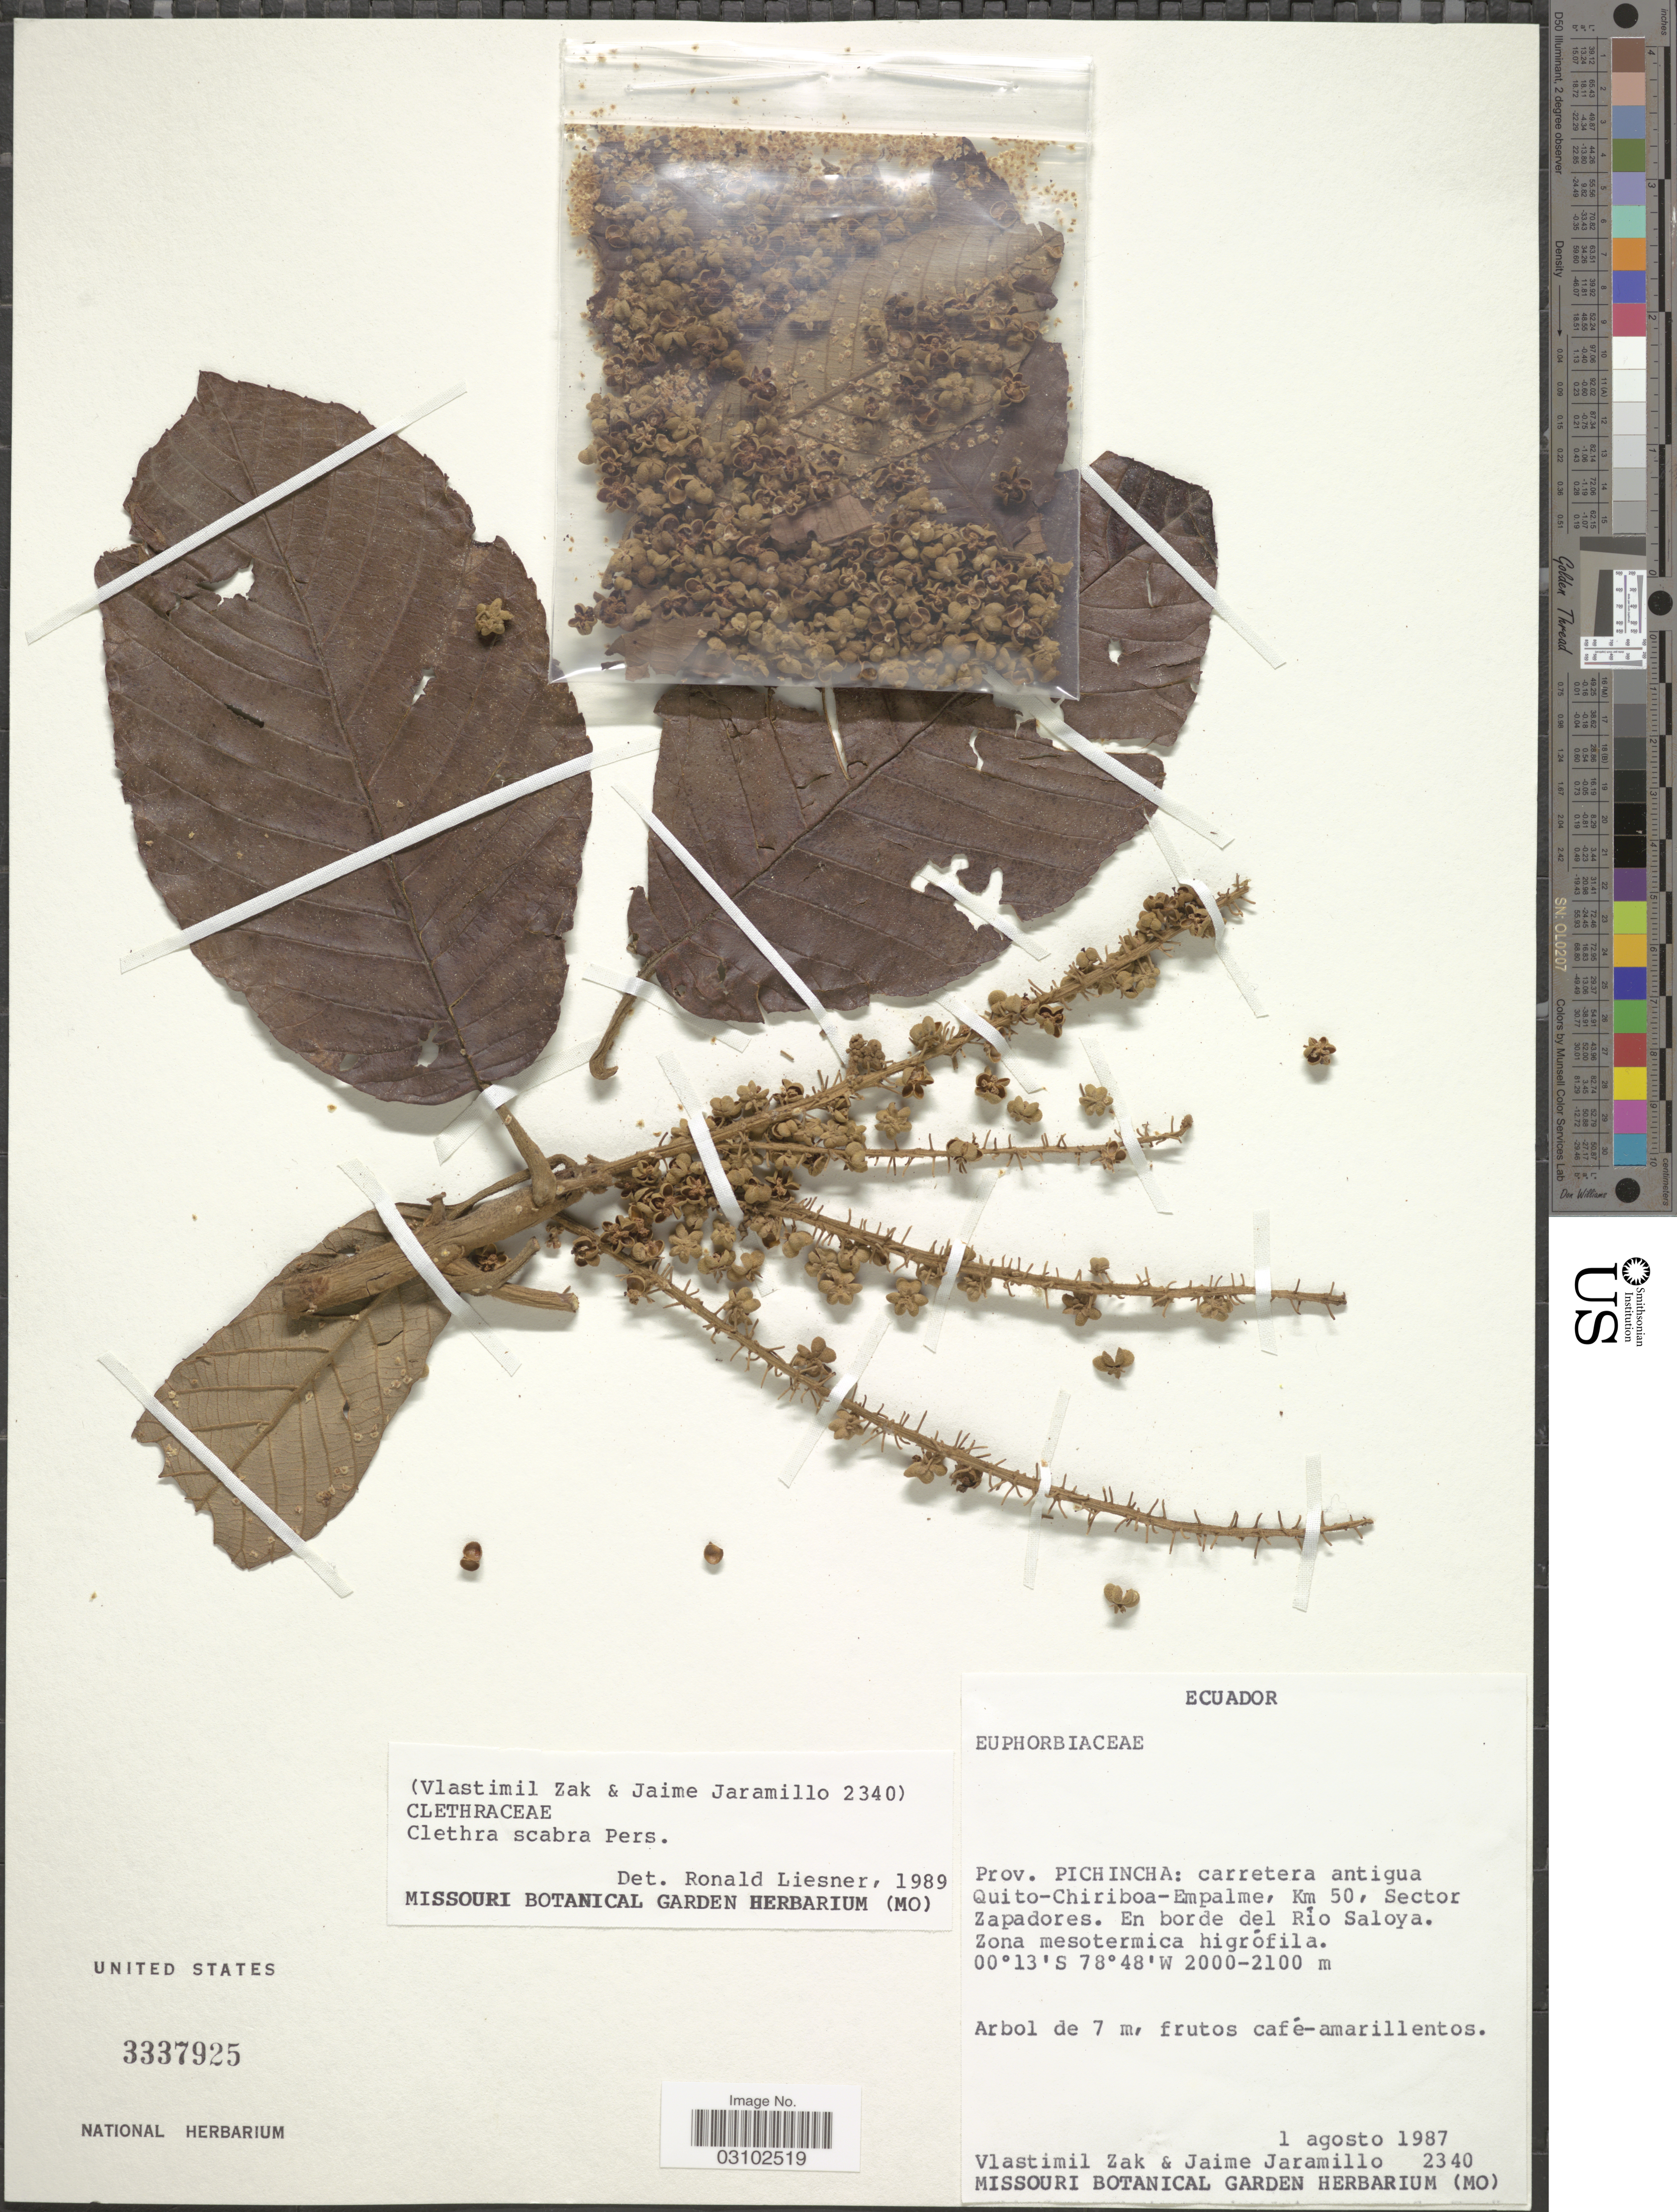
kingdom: Plantae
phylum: Tracheophyta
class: Magnoliopsida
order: Ericales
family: Clethraceae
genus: Clethra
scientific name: Clethra scabra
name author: Pers.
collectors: V. Zak & J. Jaramillo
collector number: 2340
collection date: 1987-08-01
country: Ecuador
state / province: Pichincha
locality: Carretera antigua Quito-Chiriboa-Empalme, Km 50, Sector Zapadores. En borde del Río Saloya.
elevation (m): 2000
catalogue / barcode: US 3337925